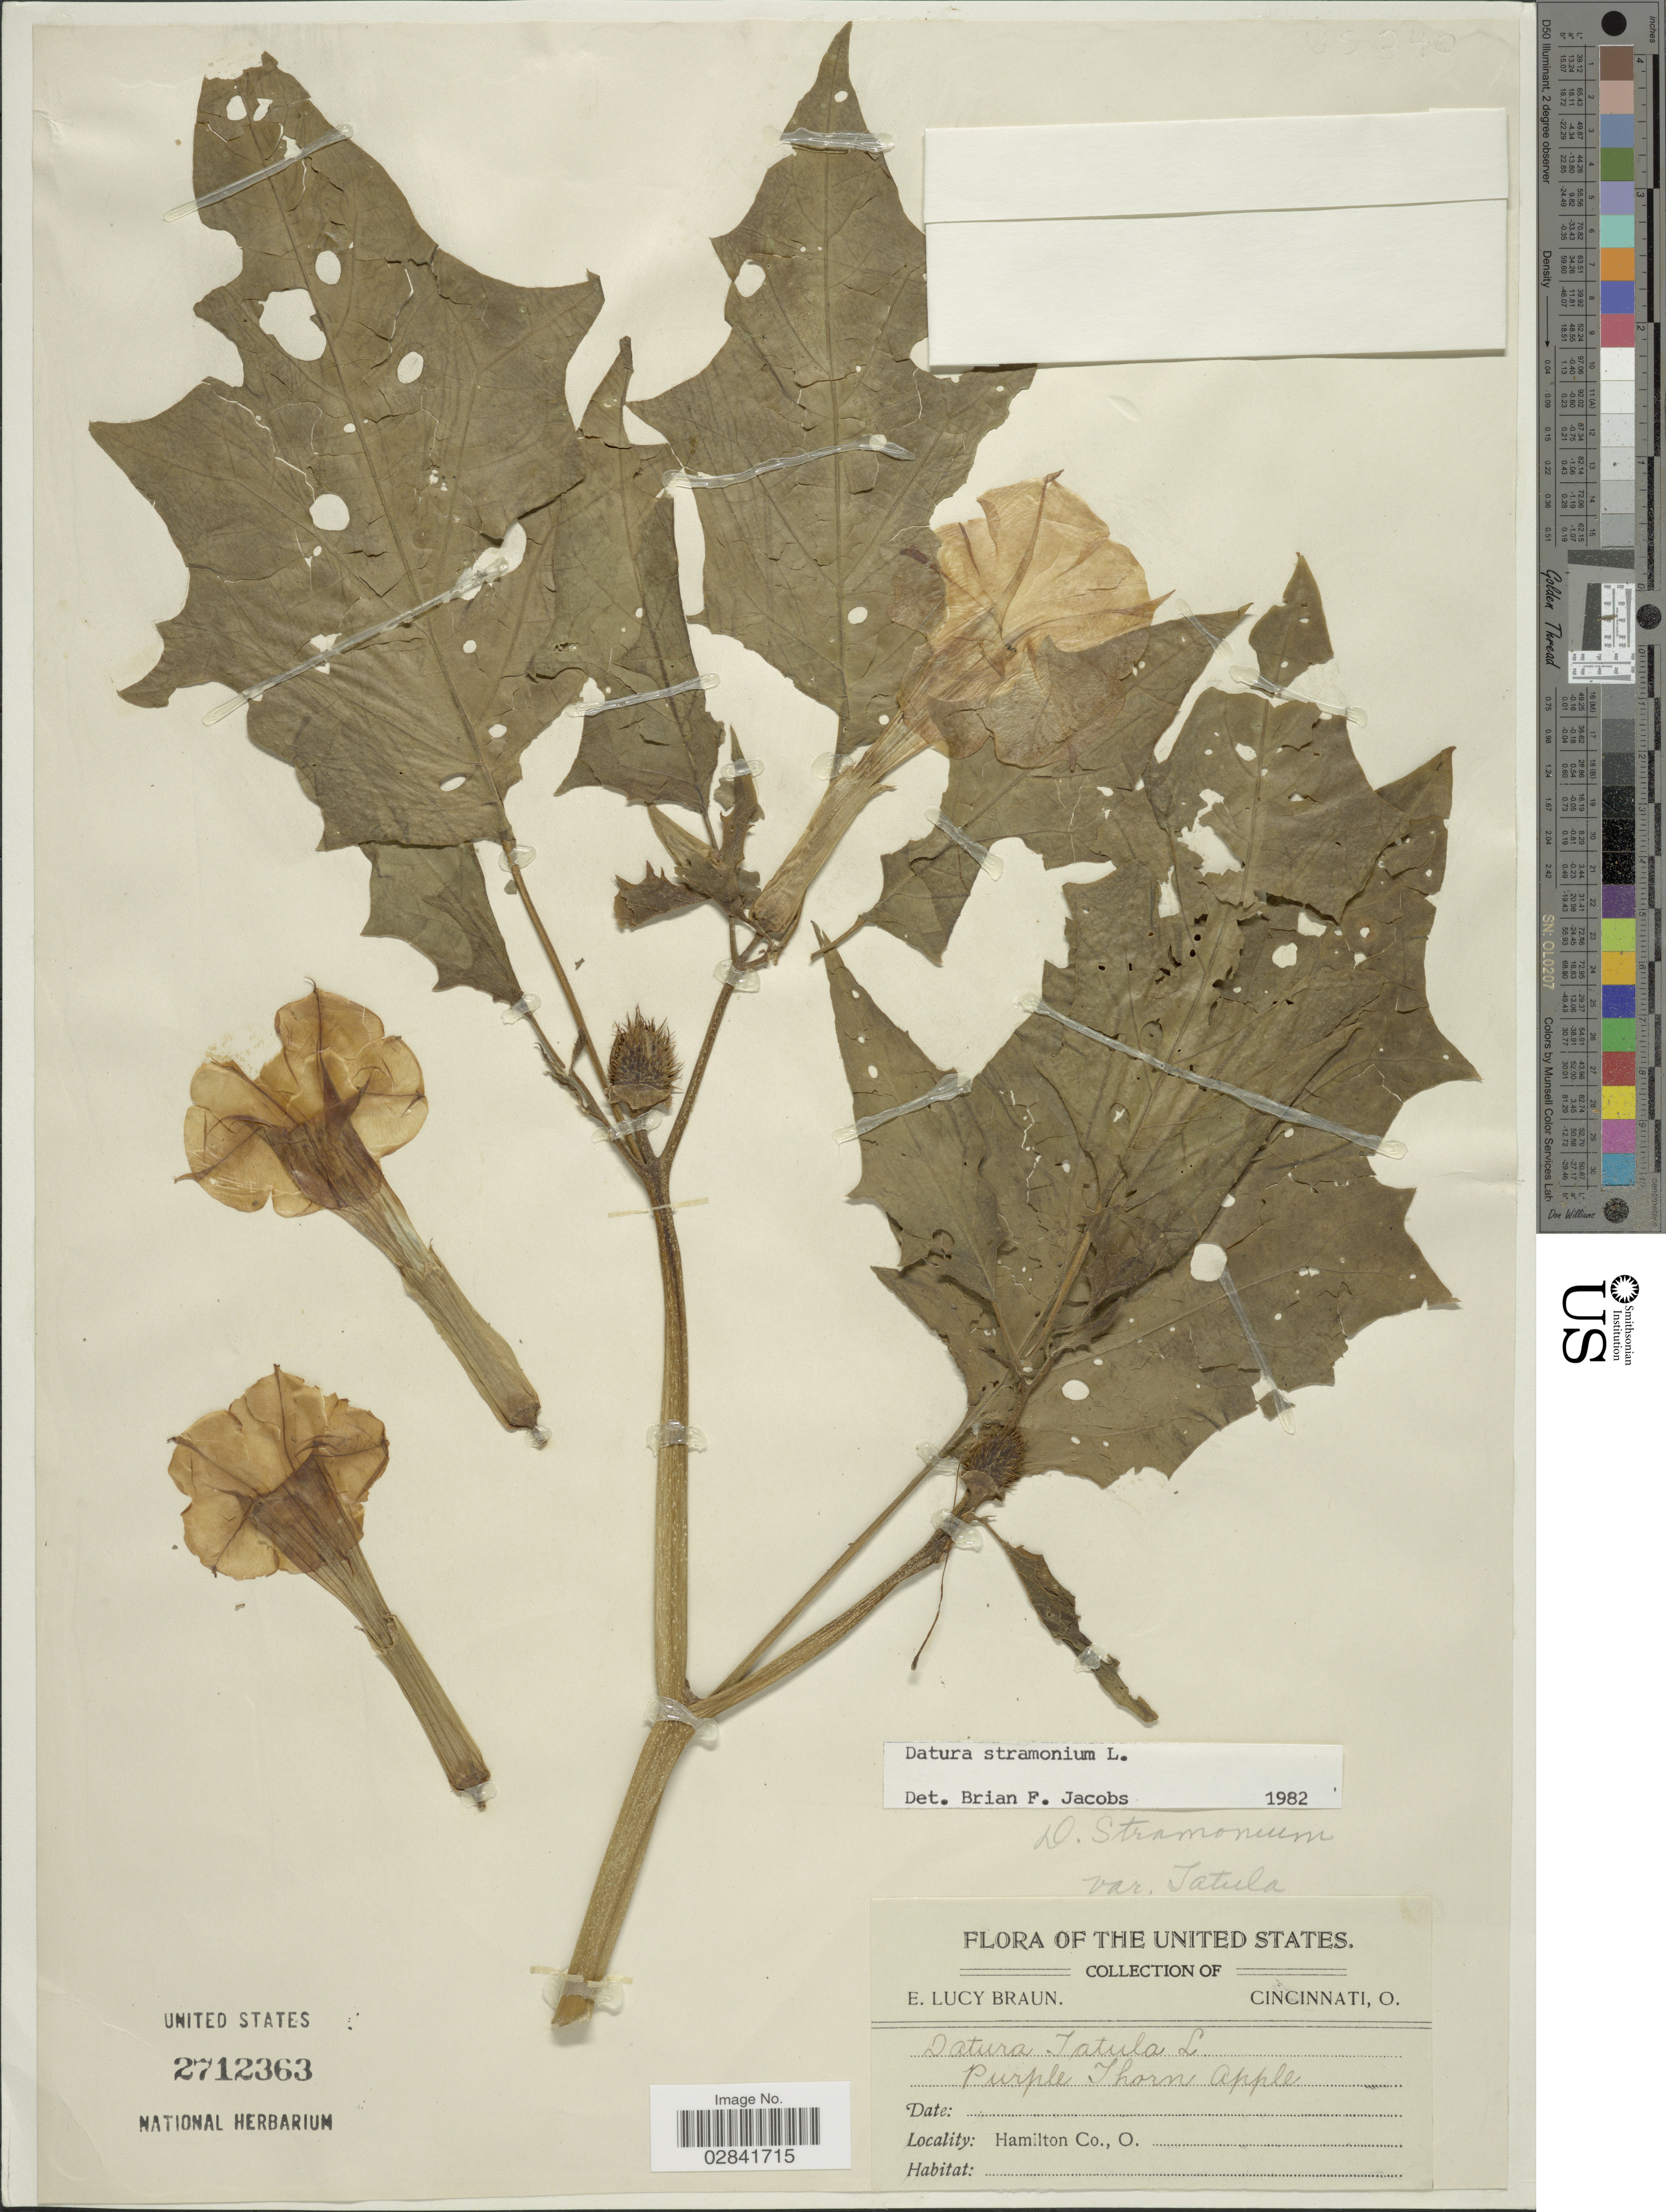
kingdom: Plantae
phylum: Tracheophyta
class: Magnoliopsida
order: Solanales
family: Solanaceae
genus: Datura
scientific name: Datura stramonium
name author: L.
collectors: E. L. Braun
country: United States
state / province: Ohio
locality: Hamilton Co.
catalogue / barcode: US 2712363